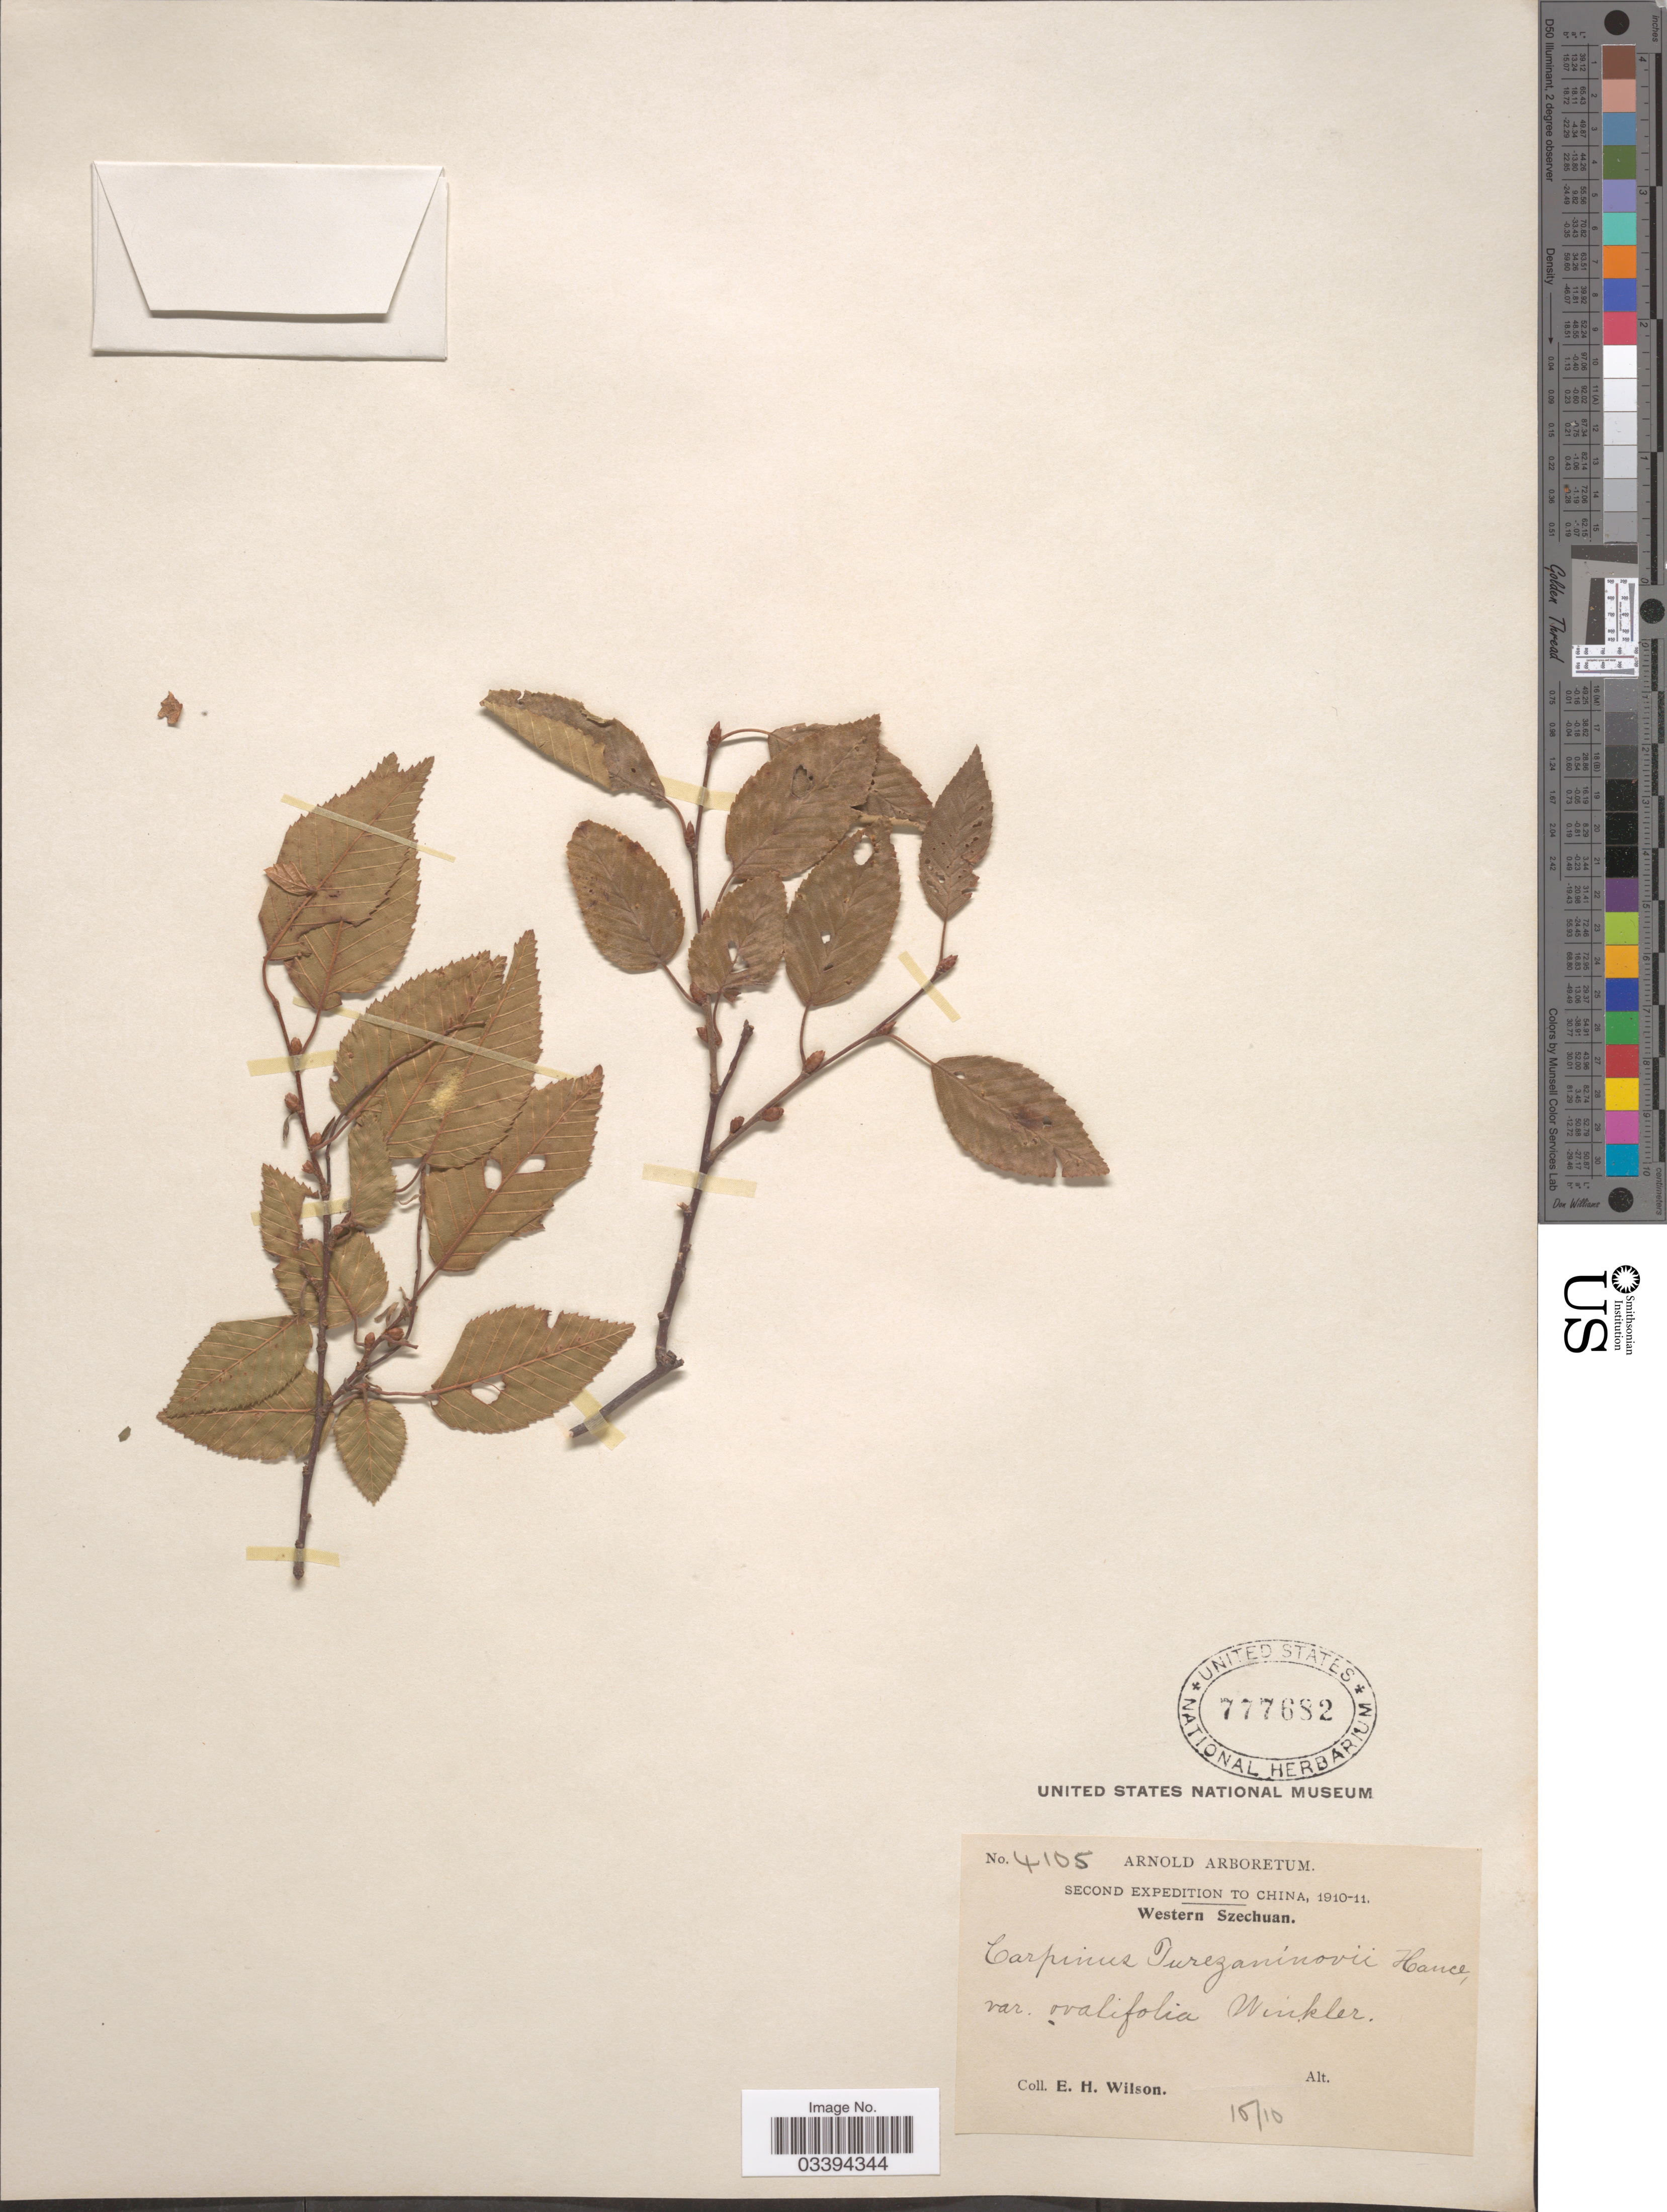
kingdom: Plantae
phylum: Tracheophyta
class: Magnoliopsida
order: Fagales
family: Betulaceae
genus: Carpinus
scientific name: Carpinus turczaninowii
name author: Hance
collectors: E. Wilson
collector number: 4105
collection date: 1910-10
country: China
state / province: Sichuan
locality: Western Szechuan.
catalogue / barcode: US 777682